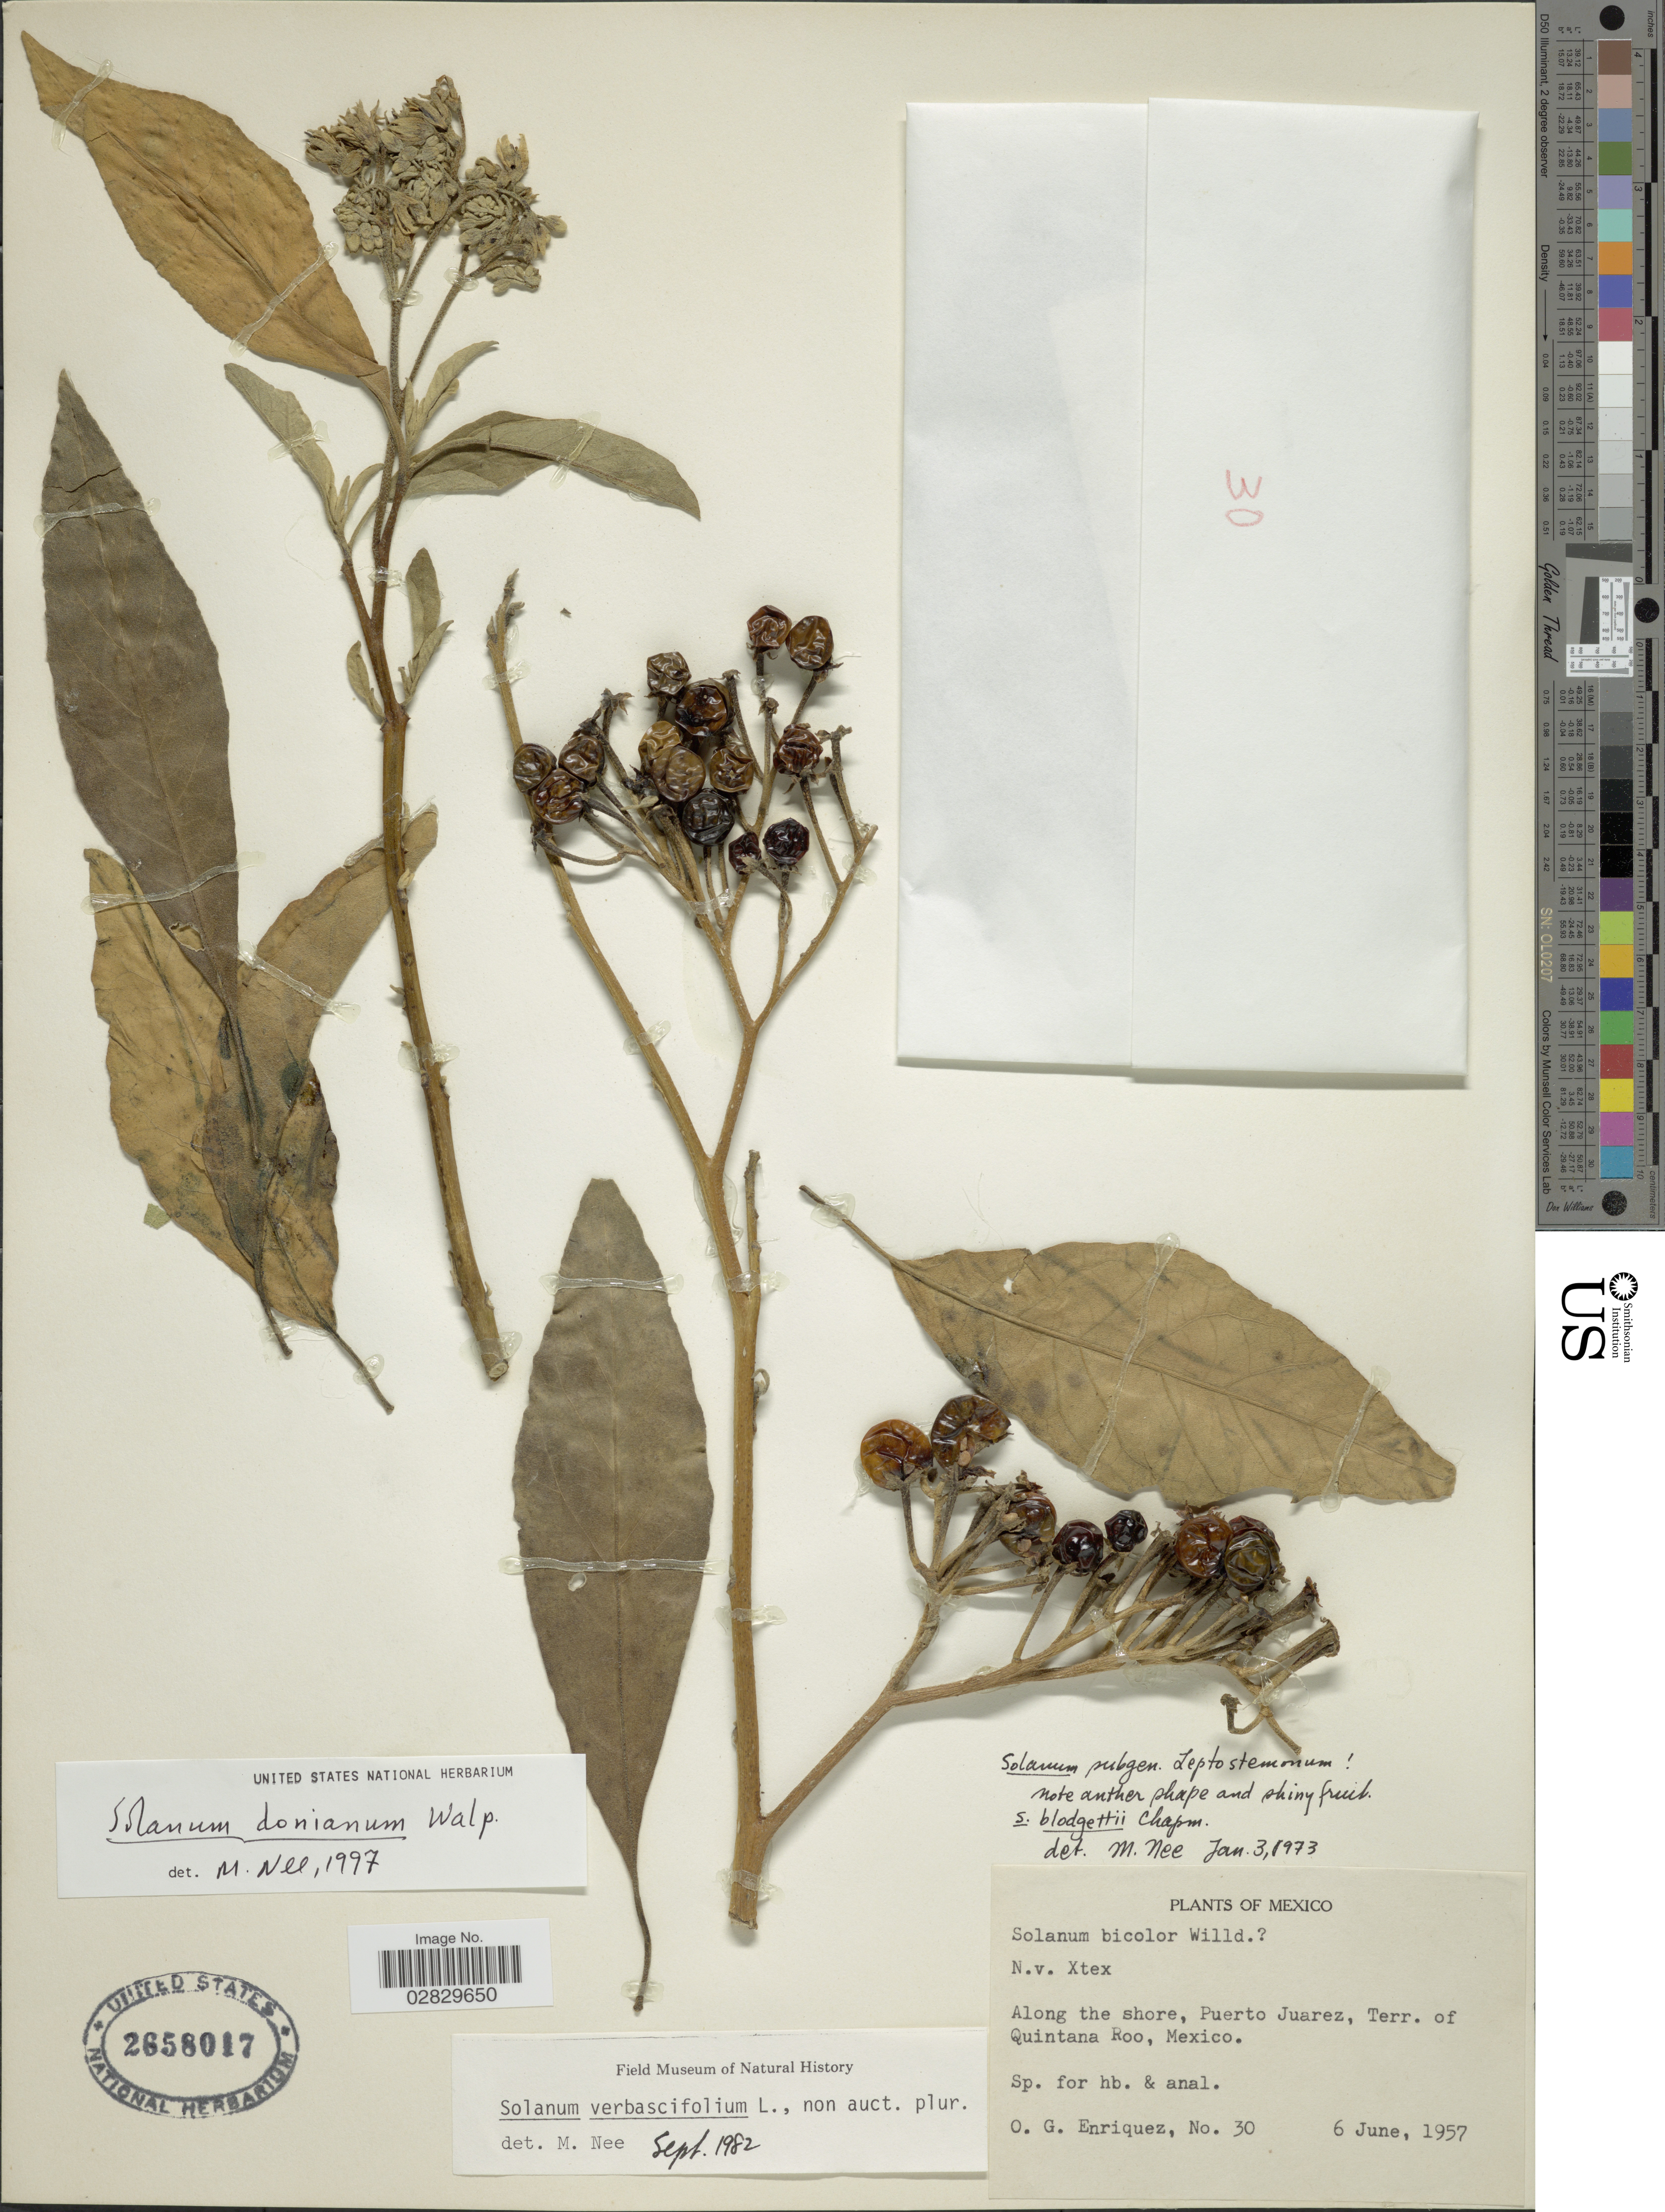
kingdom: Plantae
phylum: Tracheophyta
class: Magnoliopsida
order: Solanales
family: Solanaceae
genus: Solanum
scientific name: Solanum donianum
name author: Walp.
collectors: O. Enriquez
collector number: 30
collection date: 1957-06-06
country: Mexico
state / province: Quintana Roo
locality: Along the shore, Puerto Juarez, Terr. of Quintana Roo.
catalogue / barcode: US 2658017